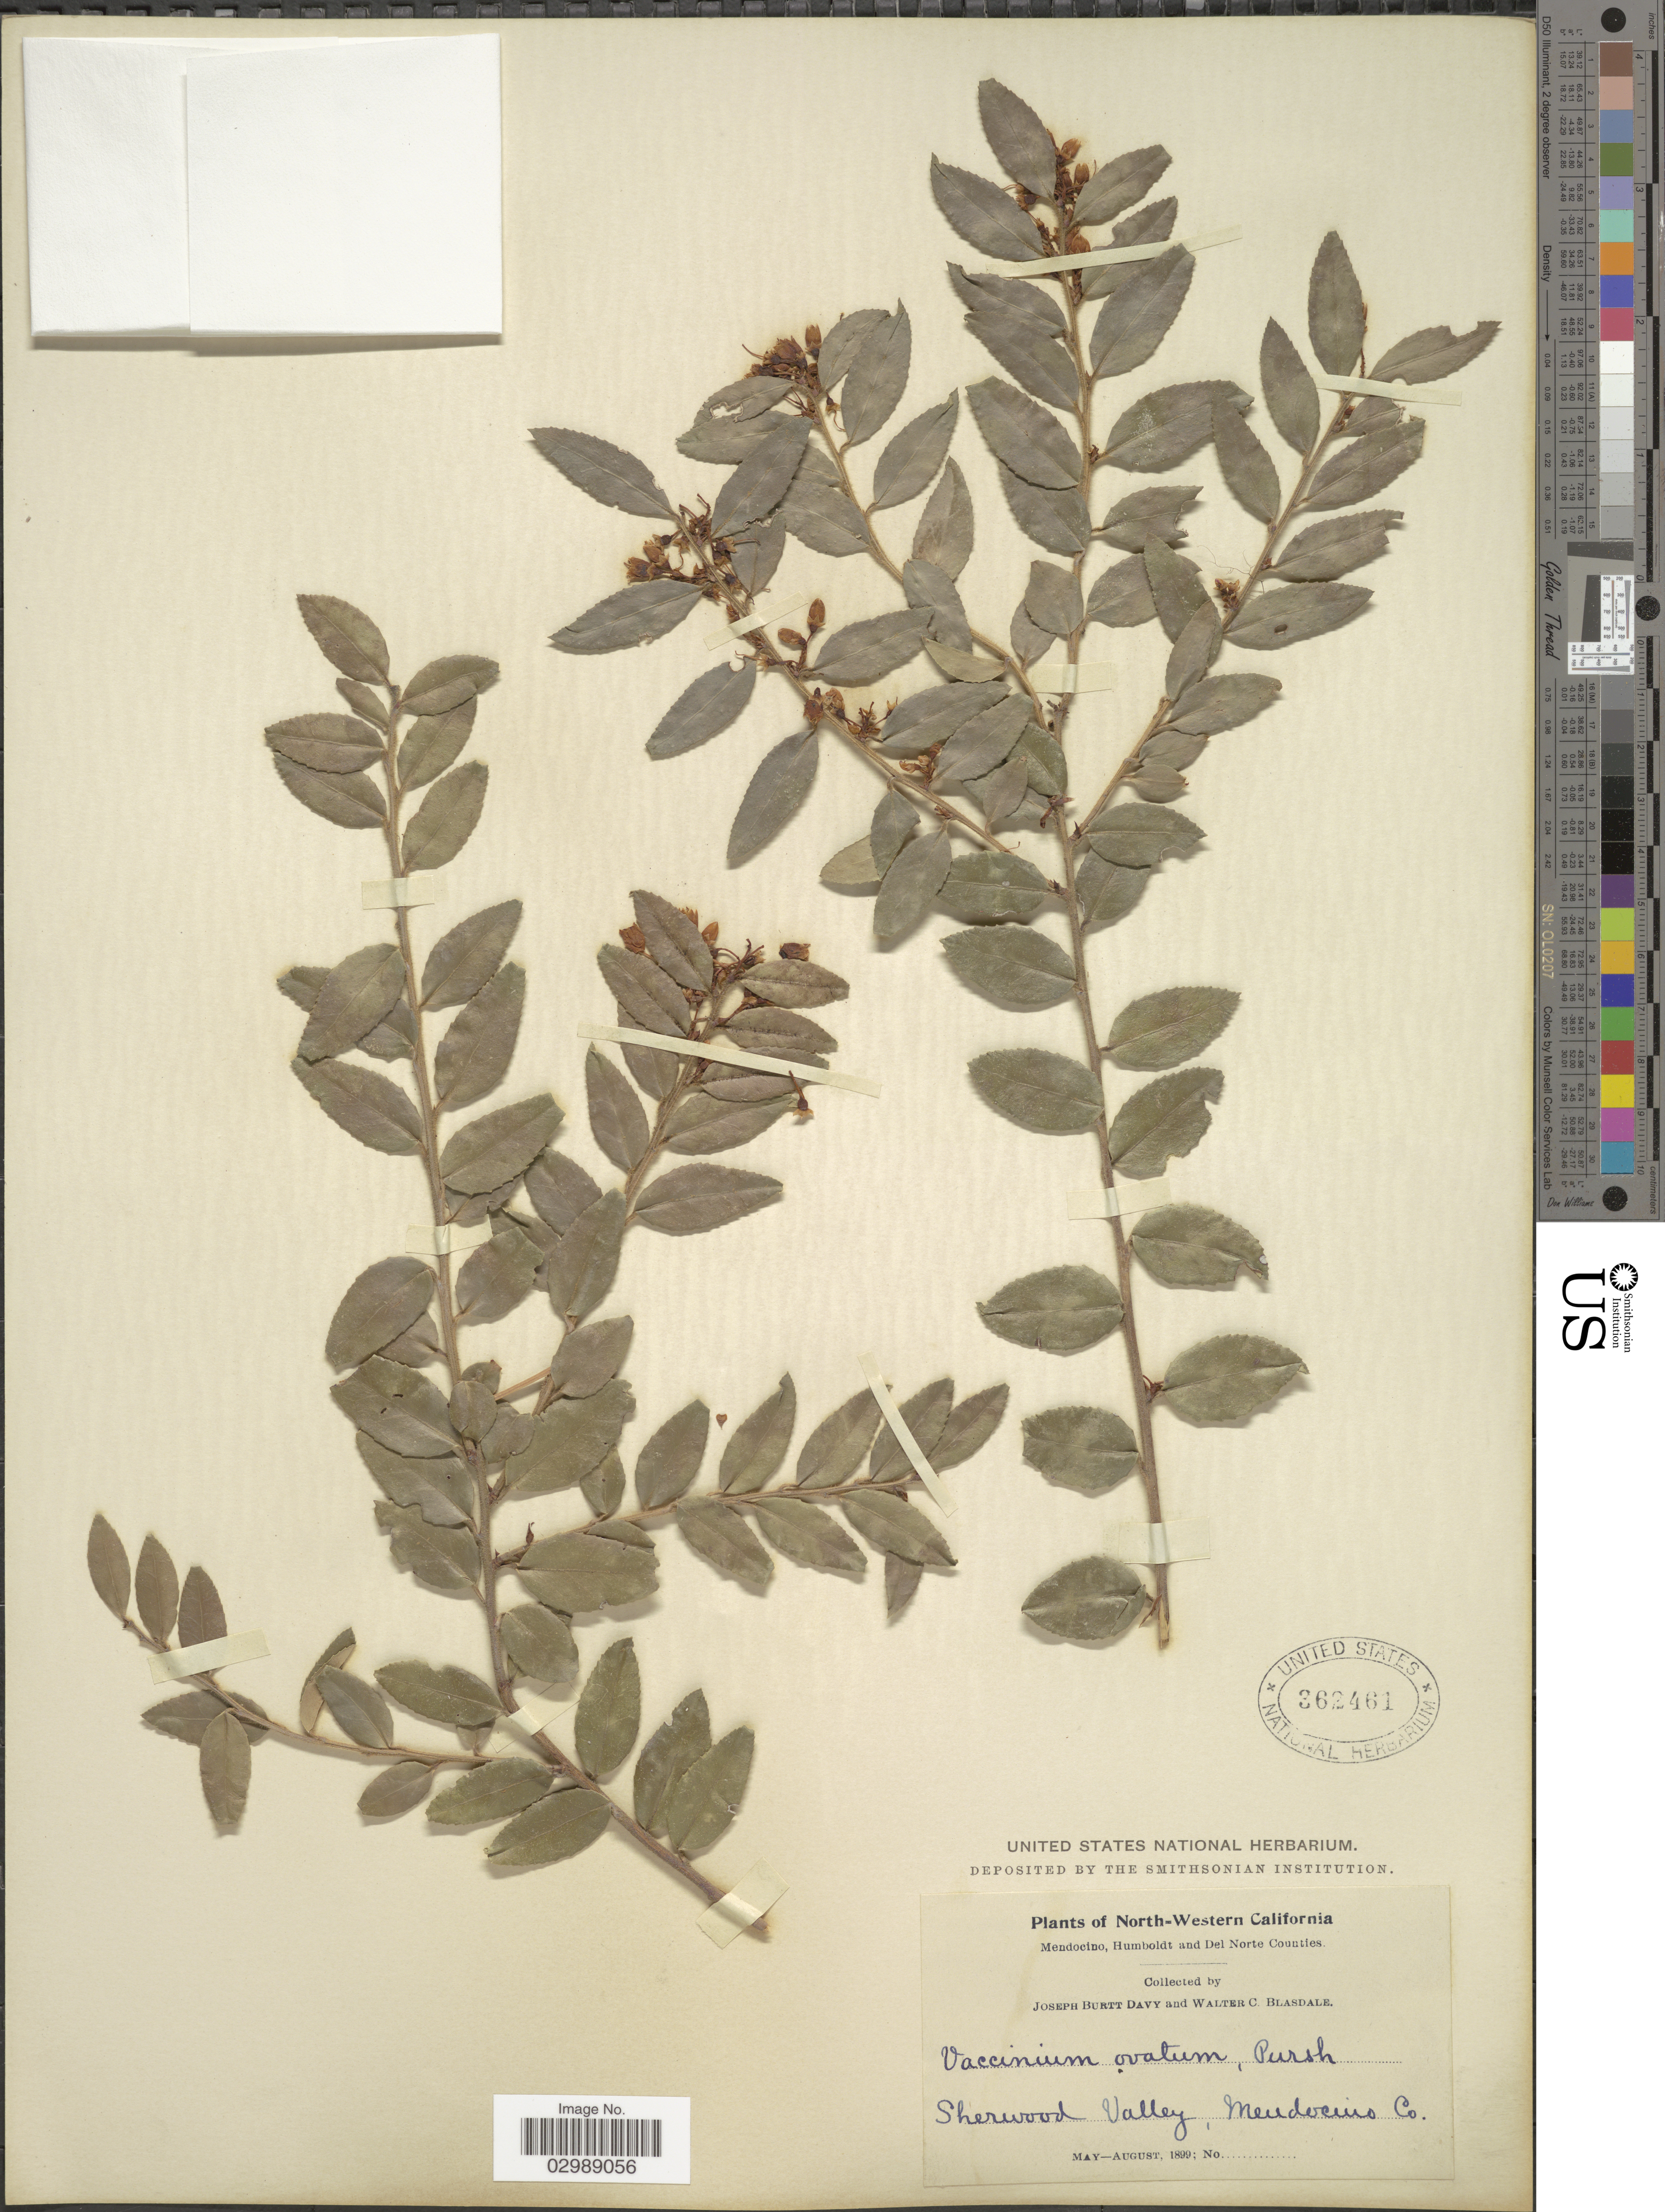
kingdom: Plantae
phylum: Tracheophyta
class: Magnoliopsida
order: Ericales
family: Ericaceae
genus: Vaccinium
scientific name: Vaccinium ovatum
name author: Pursh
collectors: J. Burtt Davy & W. Blasdale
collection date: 1899-05/1899-08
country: United States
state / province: California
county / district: Mendocino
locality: North-Western California. Sherwood Valley, Mendocino Co.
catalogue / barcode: US 362461